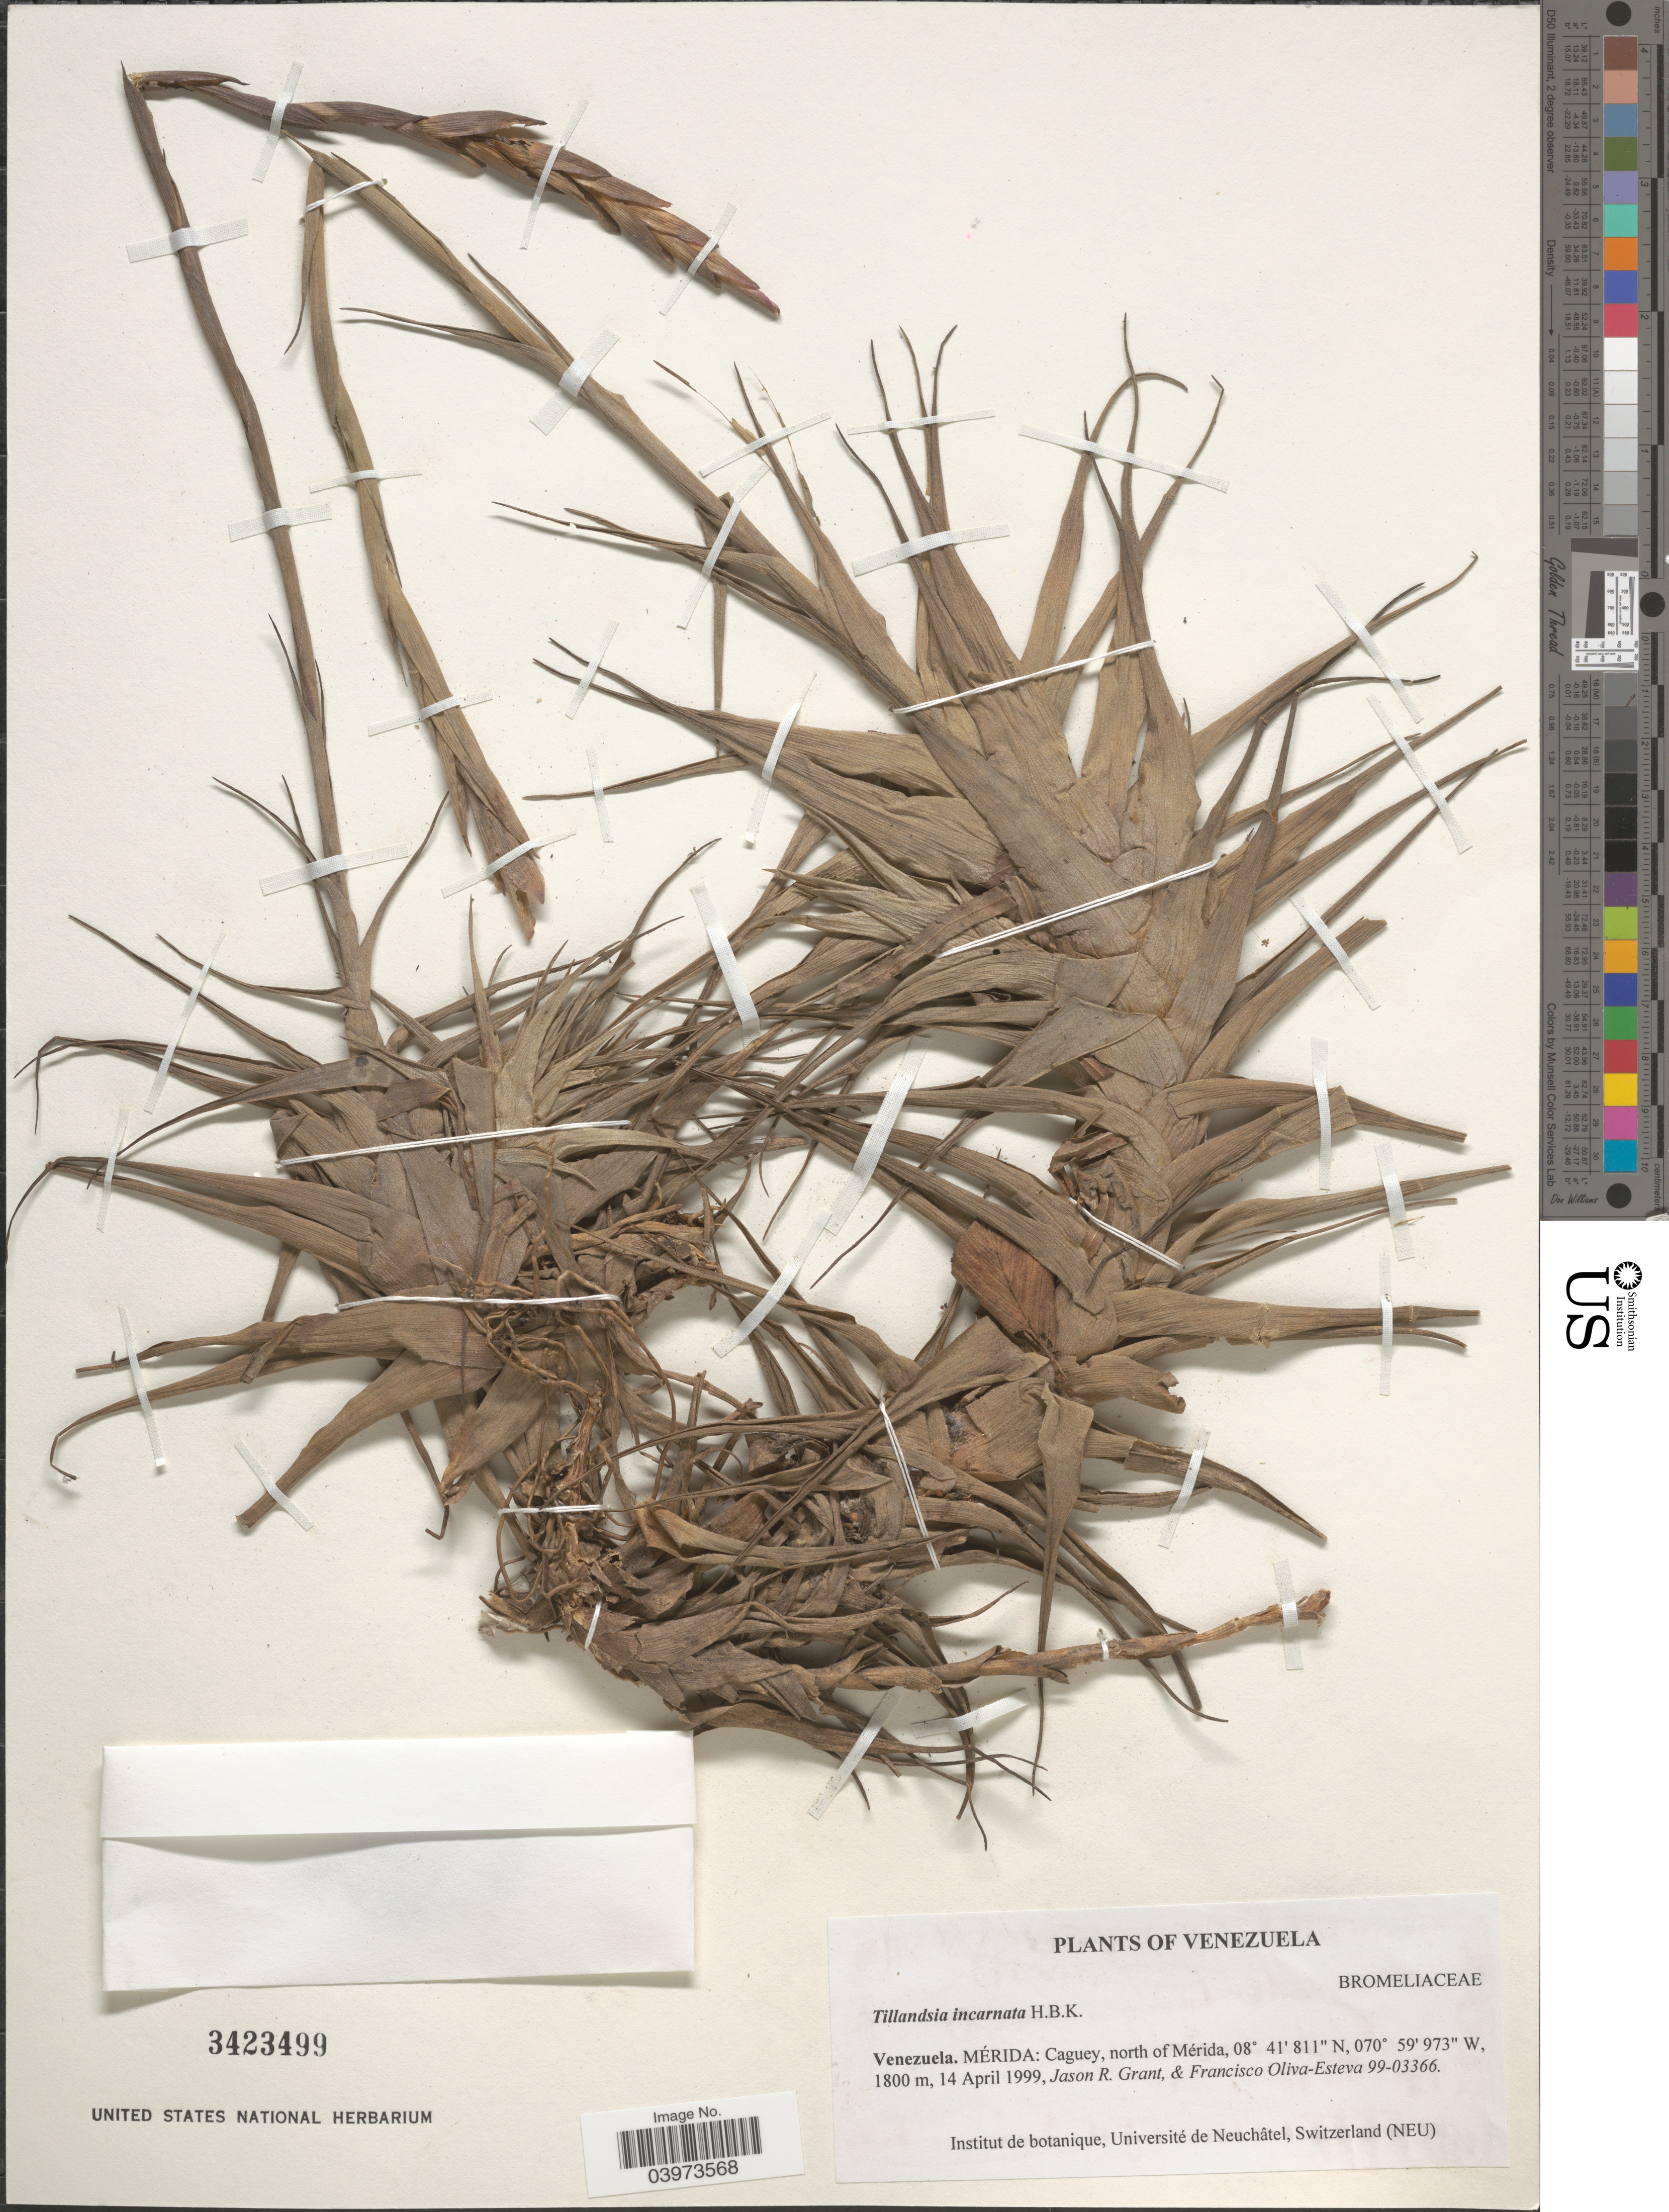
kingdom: Plantae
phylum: Tracheophyta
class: Liliopsida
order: Poales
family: Bromeliaceae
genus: Tillandsia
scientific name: Tillandsia incarnata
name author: Kunth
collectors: J. R. Grant & F. Oliva-Esteva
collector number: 99-03366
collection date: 1999-04-14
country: Venezuela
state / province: Merida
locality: Caguey, north of Mérida.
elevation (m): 1800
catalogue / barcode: US 3423499